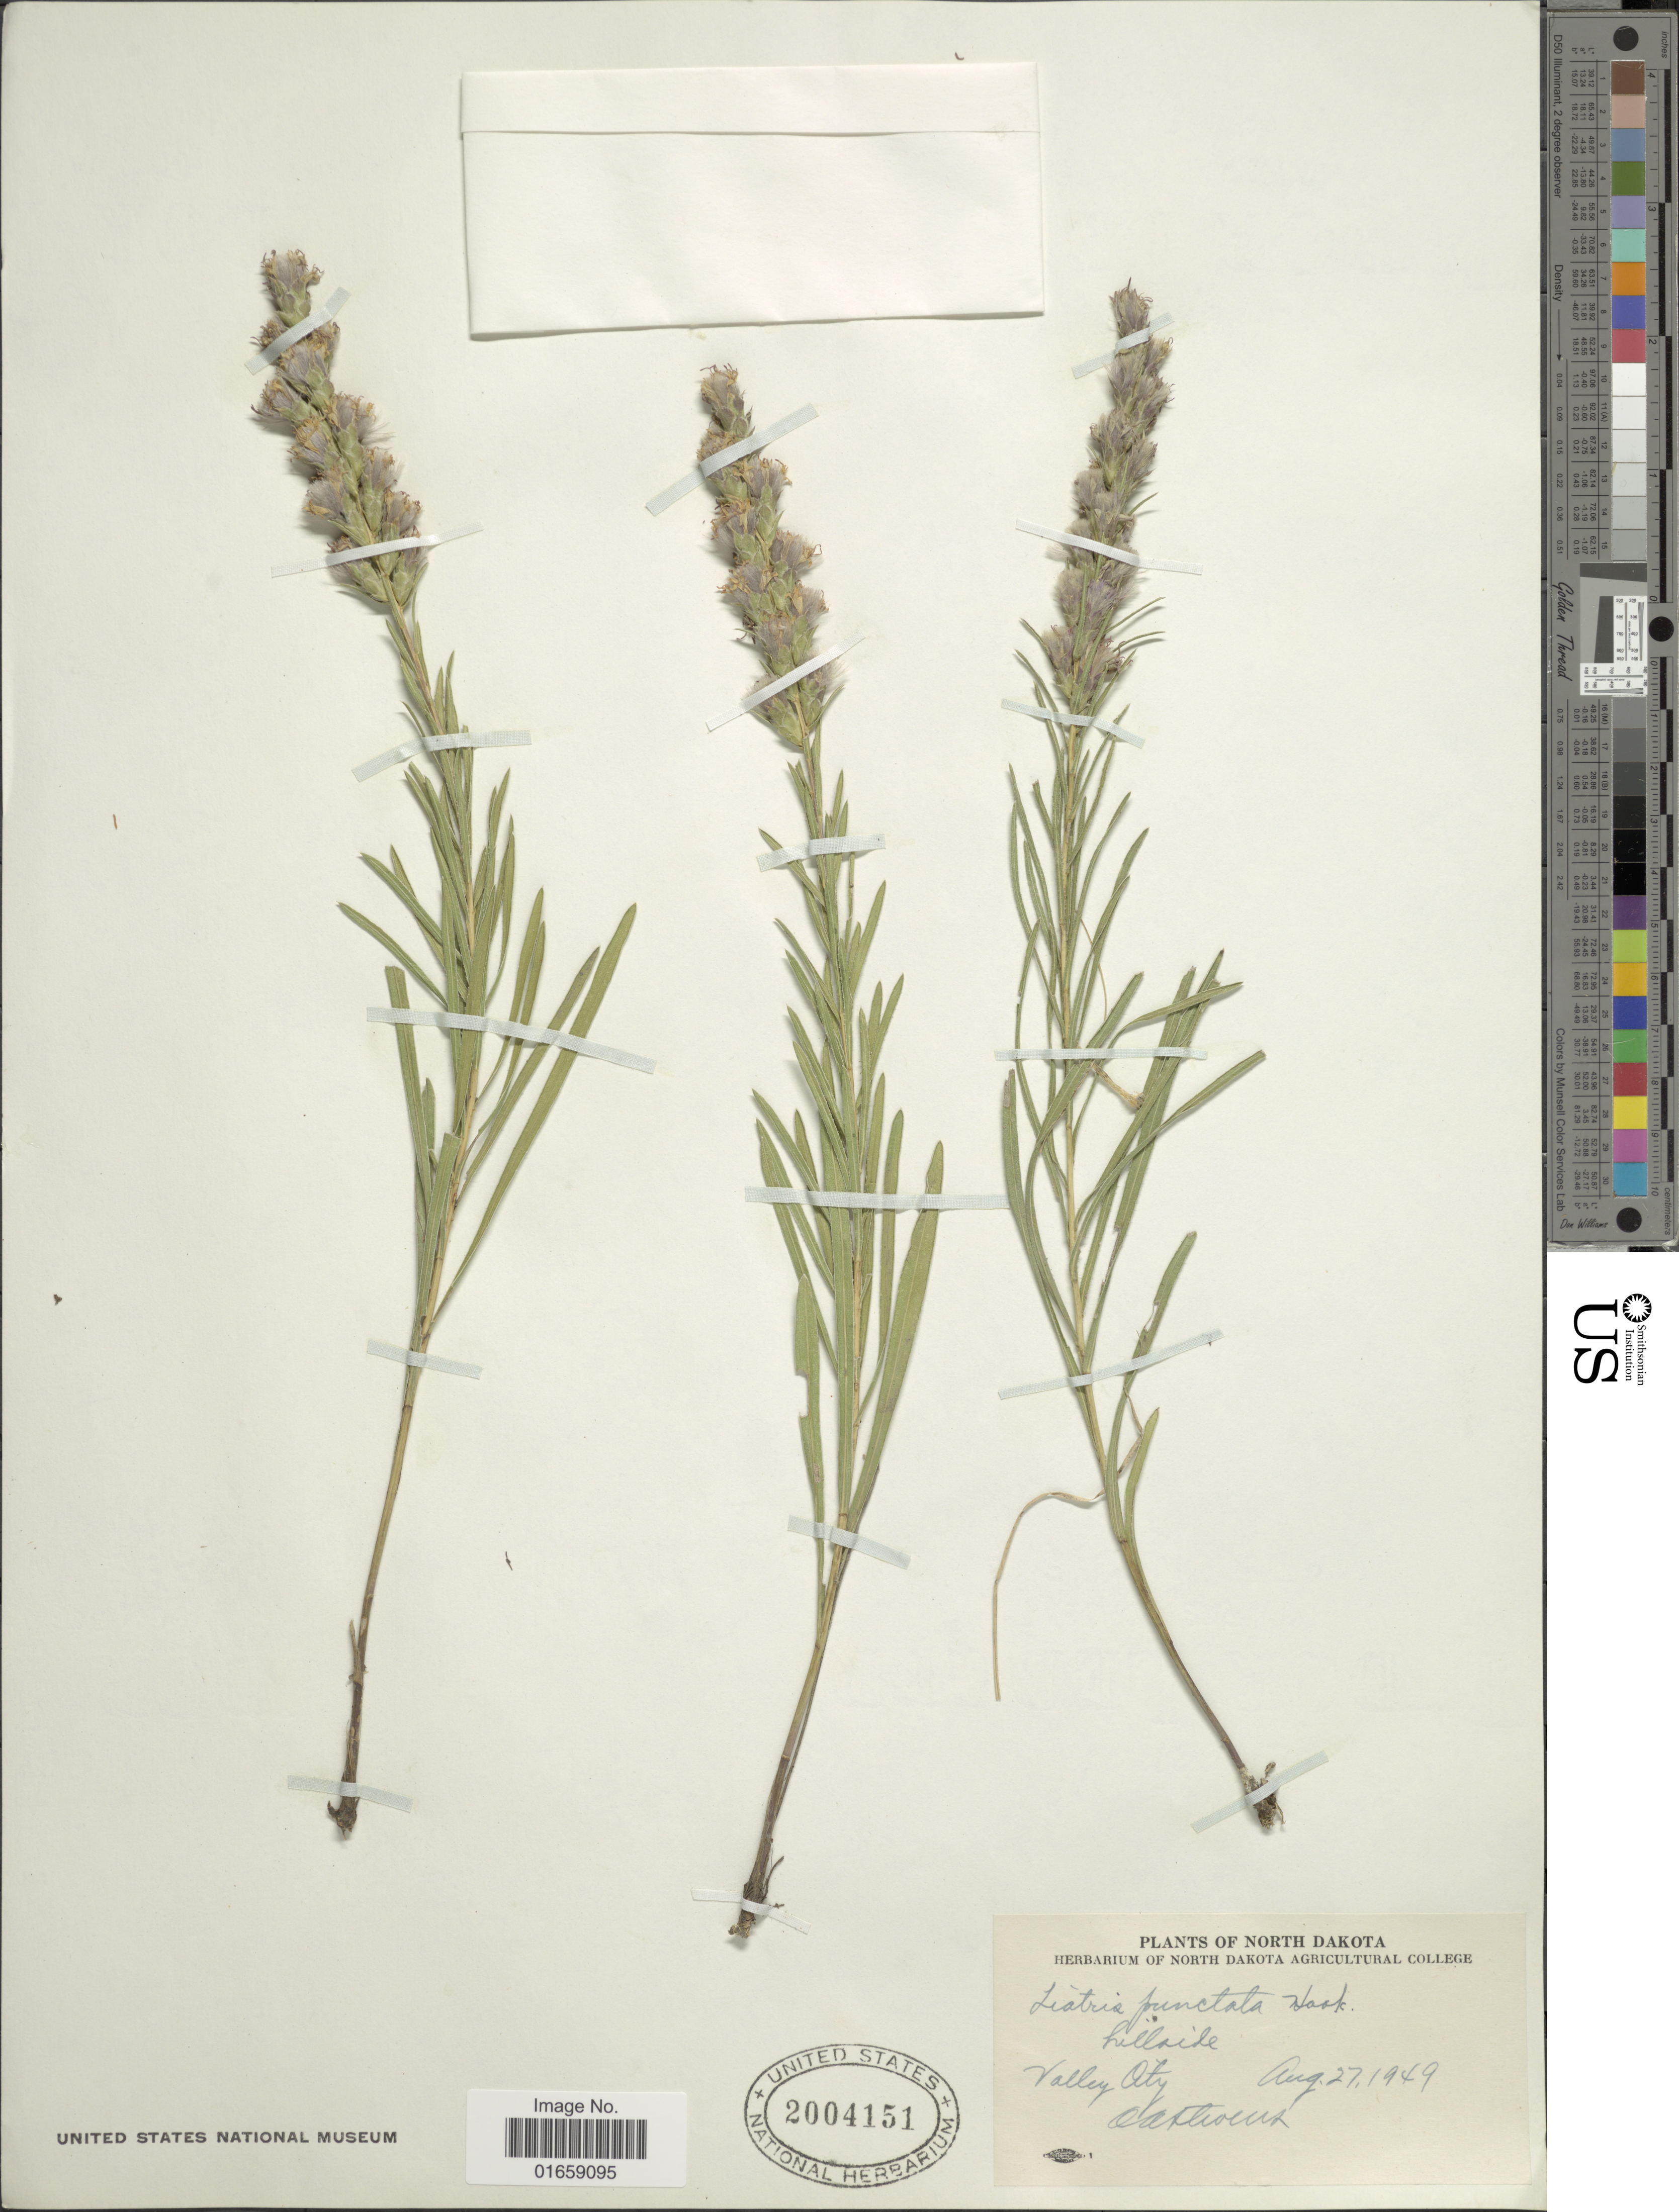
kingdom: Plantae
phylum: Tracheophyta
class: Magnoliopsida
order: Asterales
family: Asteraceae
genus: Liatris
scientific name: Liatris punctata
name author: Hook.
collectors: O. A. Stevens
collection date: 1949-08-27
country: United States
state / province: North Dakota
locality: Hillside, Valley City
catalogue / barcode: US 2004151